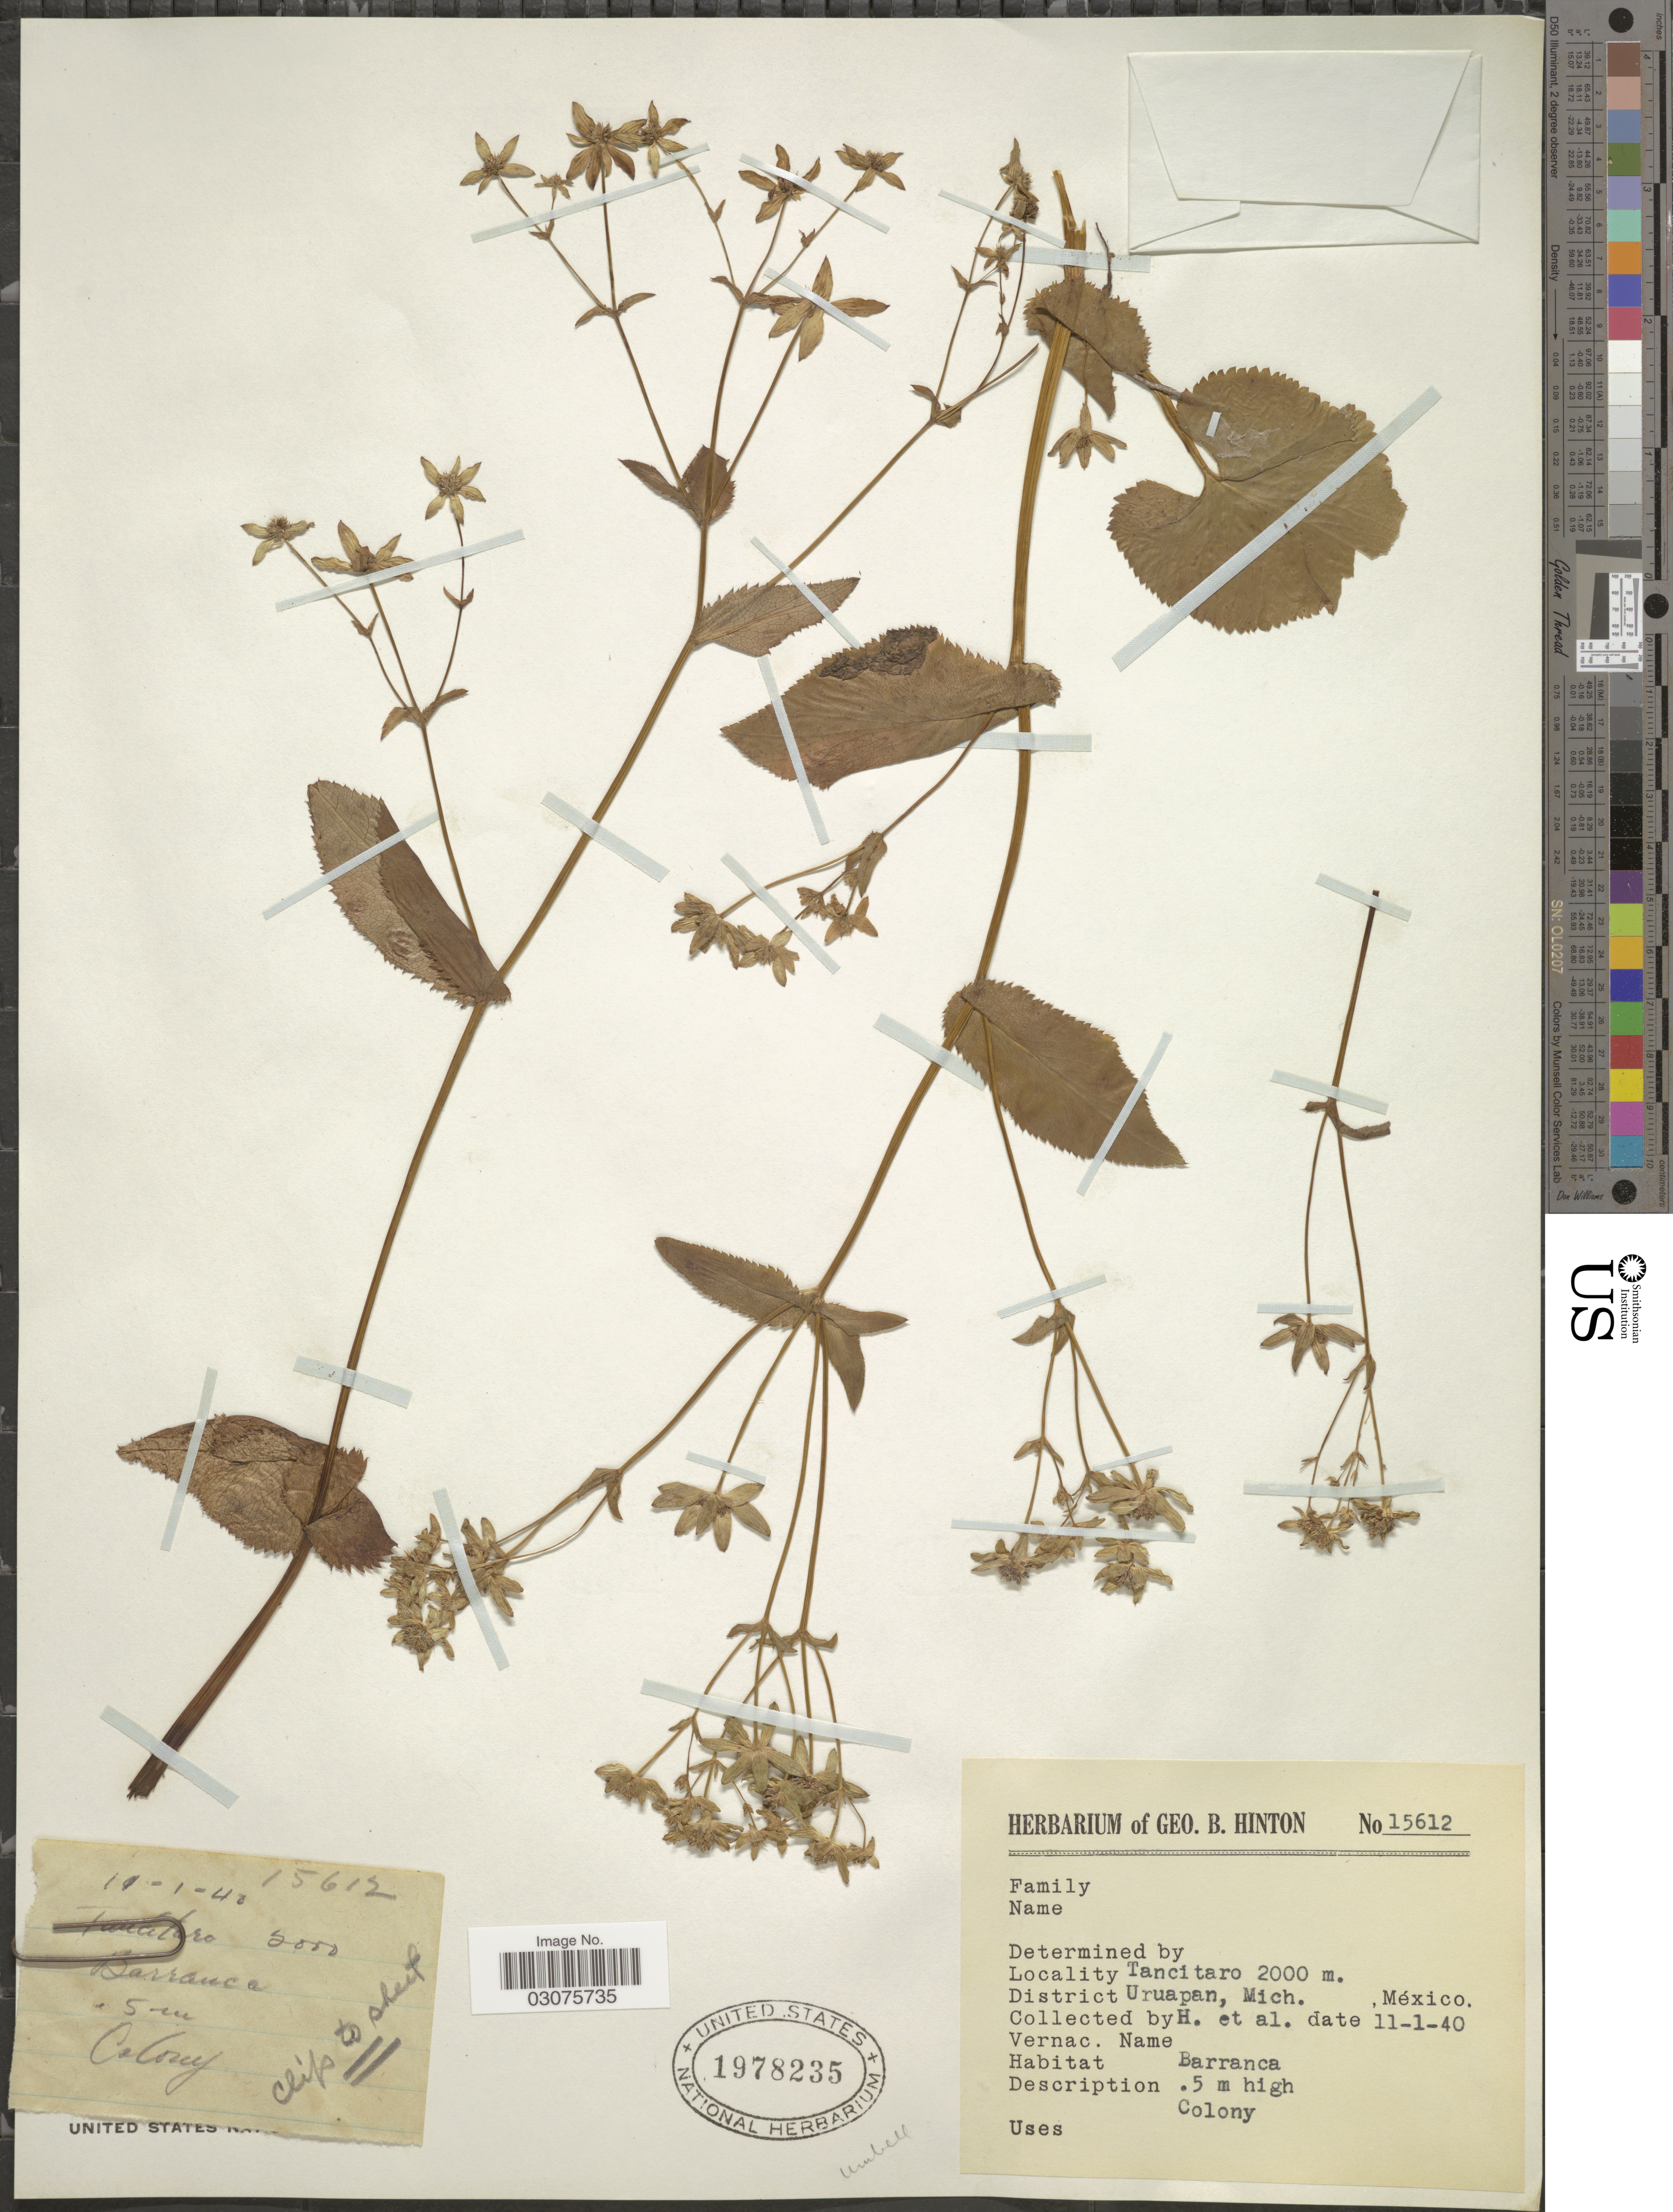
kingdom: Plantae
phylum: Tracheophyta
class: Magnoliopsida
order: Apiales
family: Apiaceae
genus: Eryngium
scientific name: Eryngium gracile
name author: F. Delaroche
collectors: G. B. Hinton & et al.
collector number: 15612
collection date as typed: Transcribed d/m/y: 11/1/40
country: Mexico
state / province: Michoacán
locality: Tancitaro. District Uruapan, Mich.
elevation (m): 2000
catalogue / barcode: US 1978235